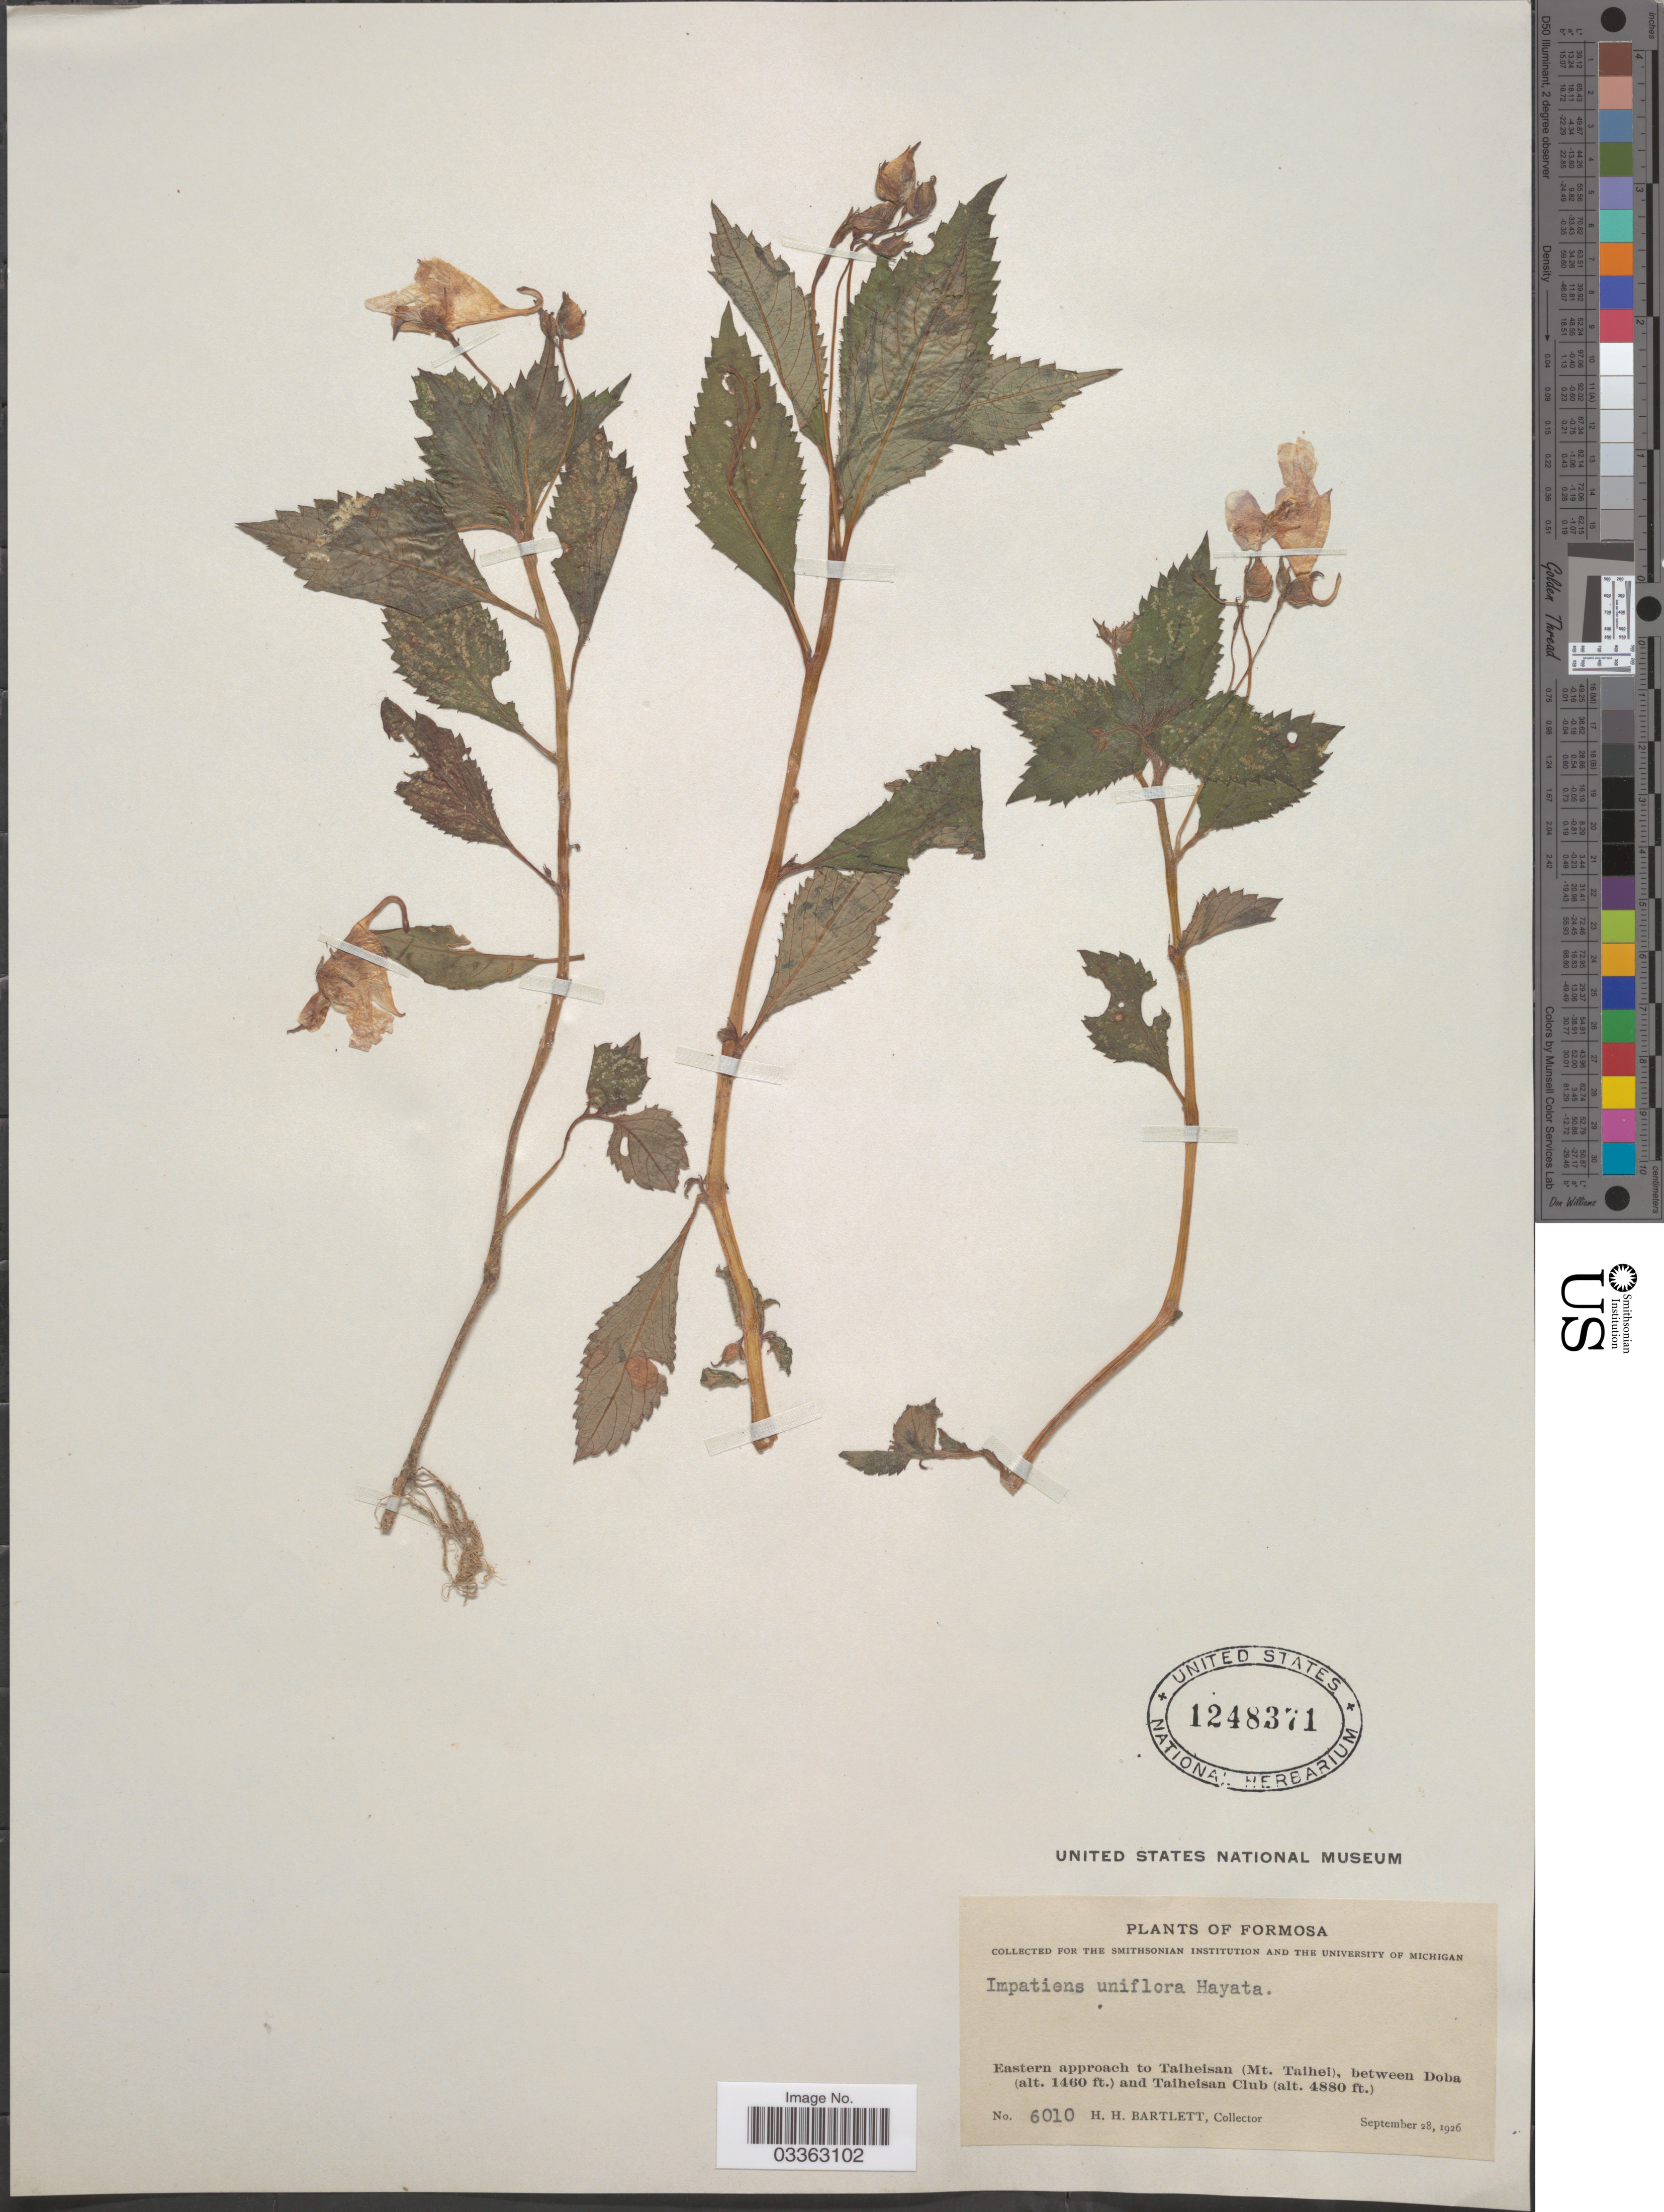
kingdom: Plantae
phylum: Tracheophyta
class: Magnoliopsida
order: Ericales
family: Balsaminaceae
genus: Impatiens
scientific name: Impatiens uniflora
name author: Hayata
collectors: H. H. Bartlett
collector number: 6010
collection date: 1926-09-28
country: Taiwan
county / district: Yilan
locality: Formosa, Eastern approach to Taihaiesan (Mt. Taihei), between Doba and Taiheisan Club.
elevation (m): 445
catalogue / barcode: US 1248371